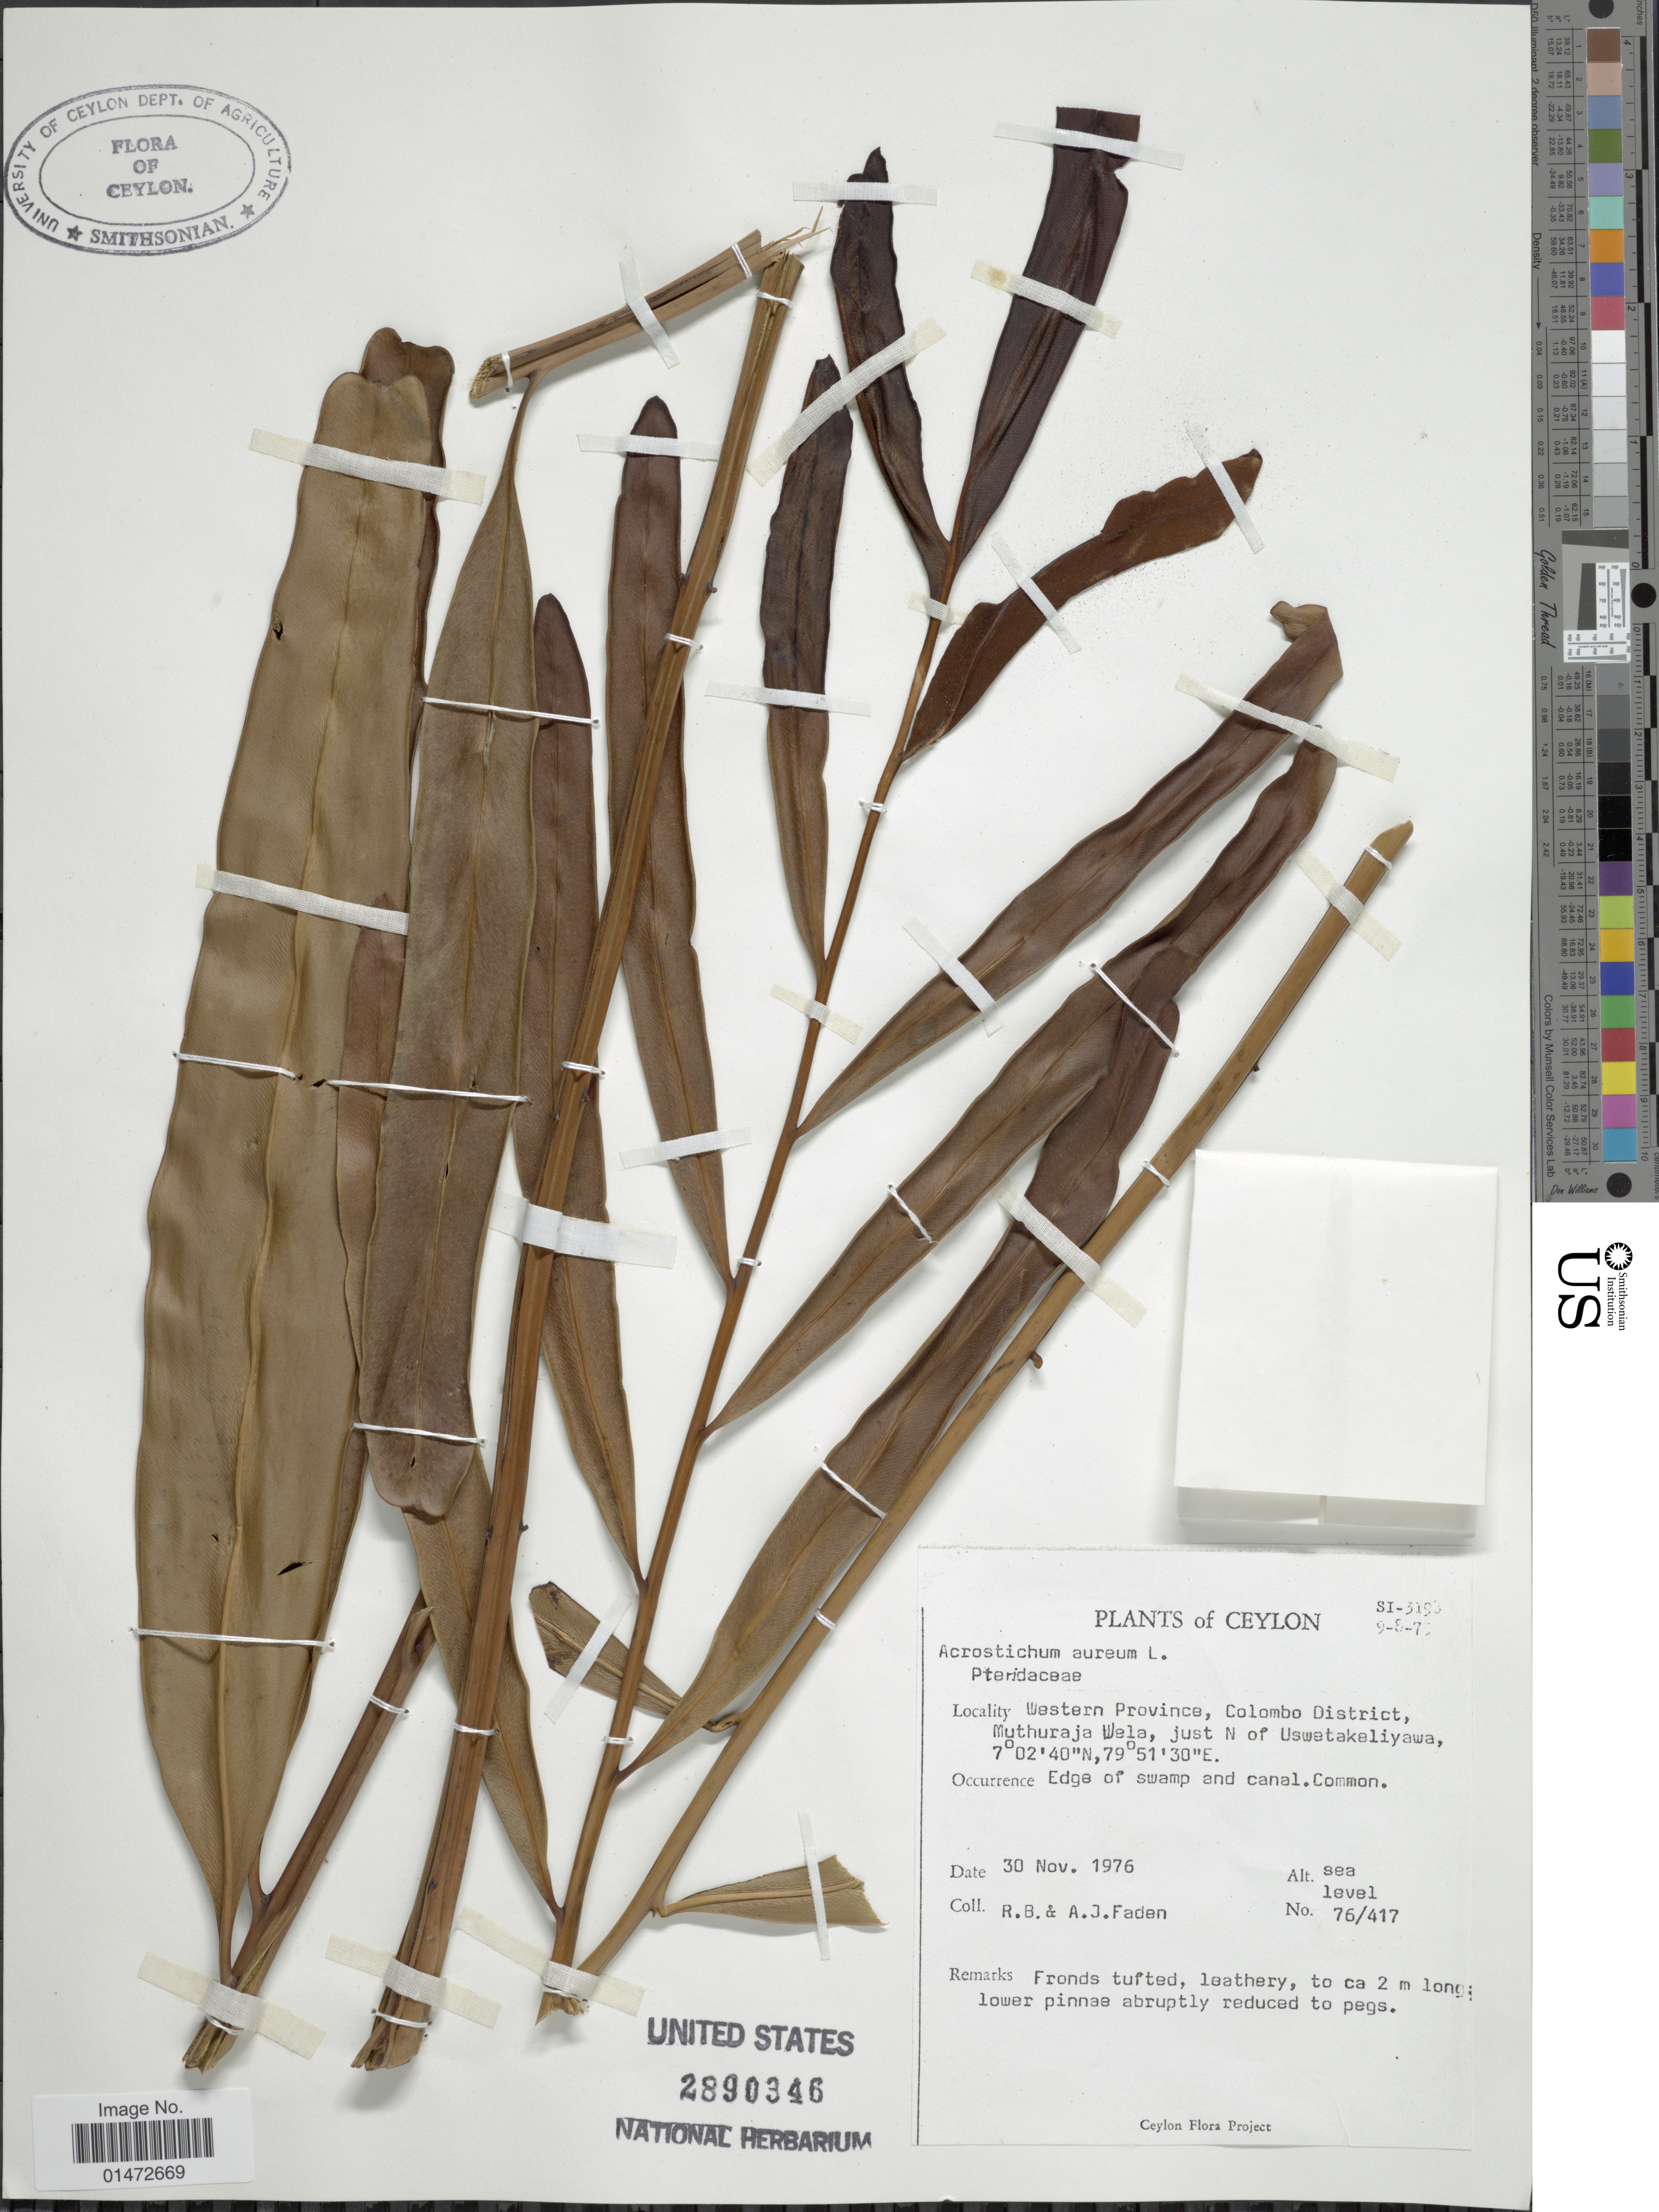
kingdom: Plantae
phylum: Tracheophyta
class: Polypodiopsida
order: Polypodiales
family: Pteridaceae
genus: Acrostichum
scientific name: Acrostichum aureum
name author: L.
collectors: R. B. Faden & A. J. Faden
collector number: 76/417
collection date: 1976-11-30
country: Sri Lanka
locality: Ceylon. Western Province, Colombo District, Muthuraja Wela, just N of Uswetakeliyawa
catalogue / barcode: US 2890346